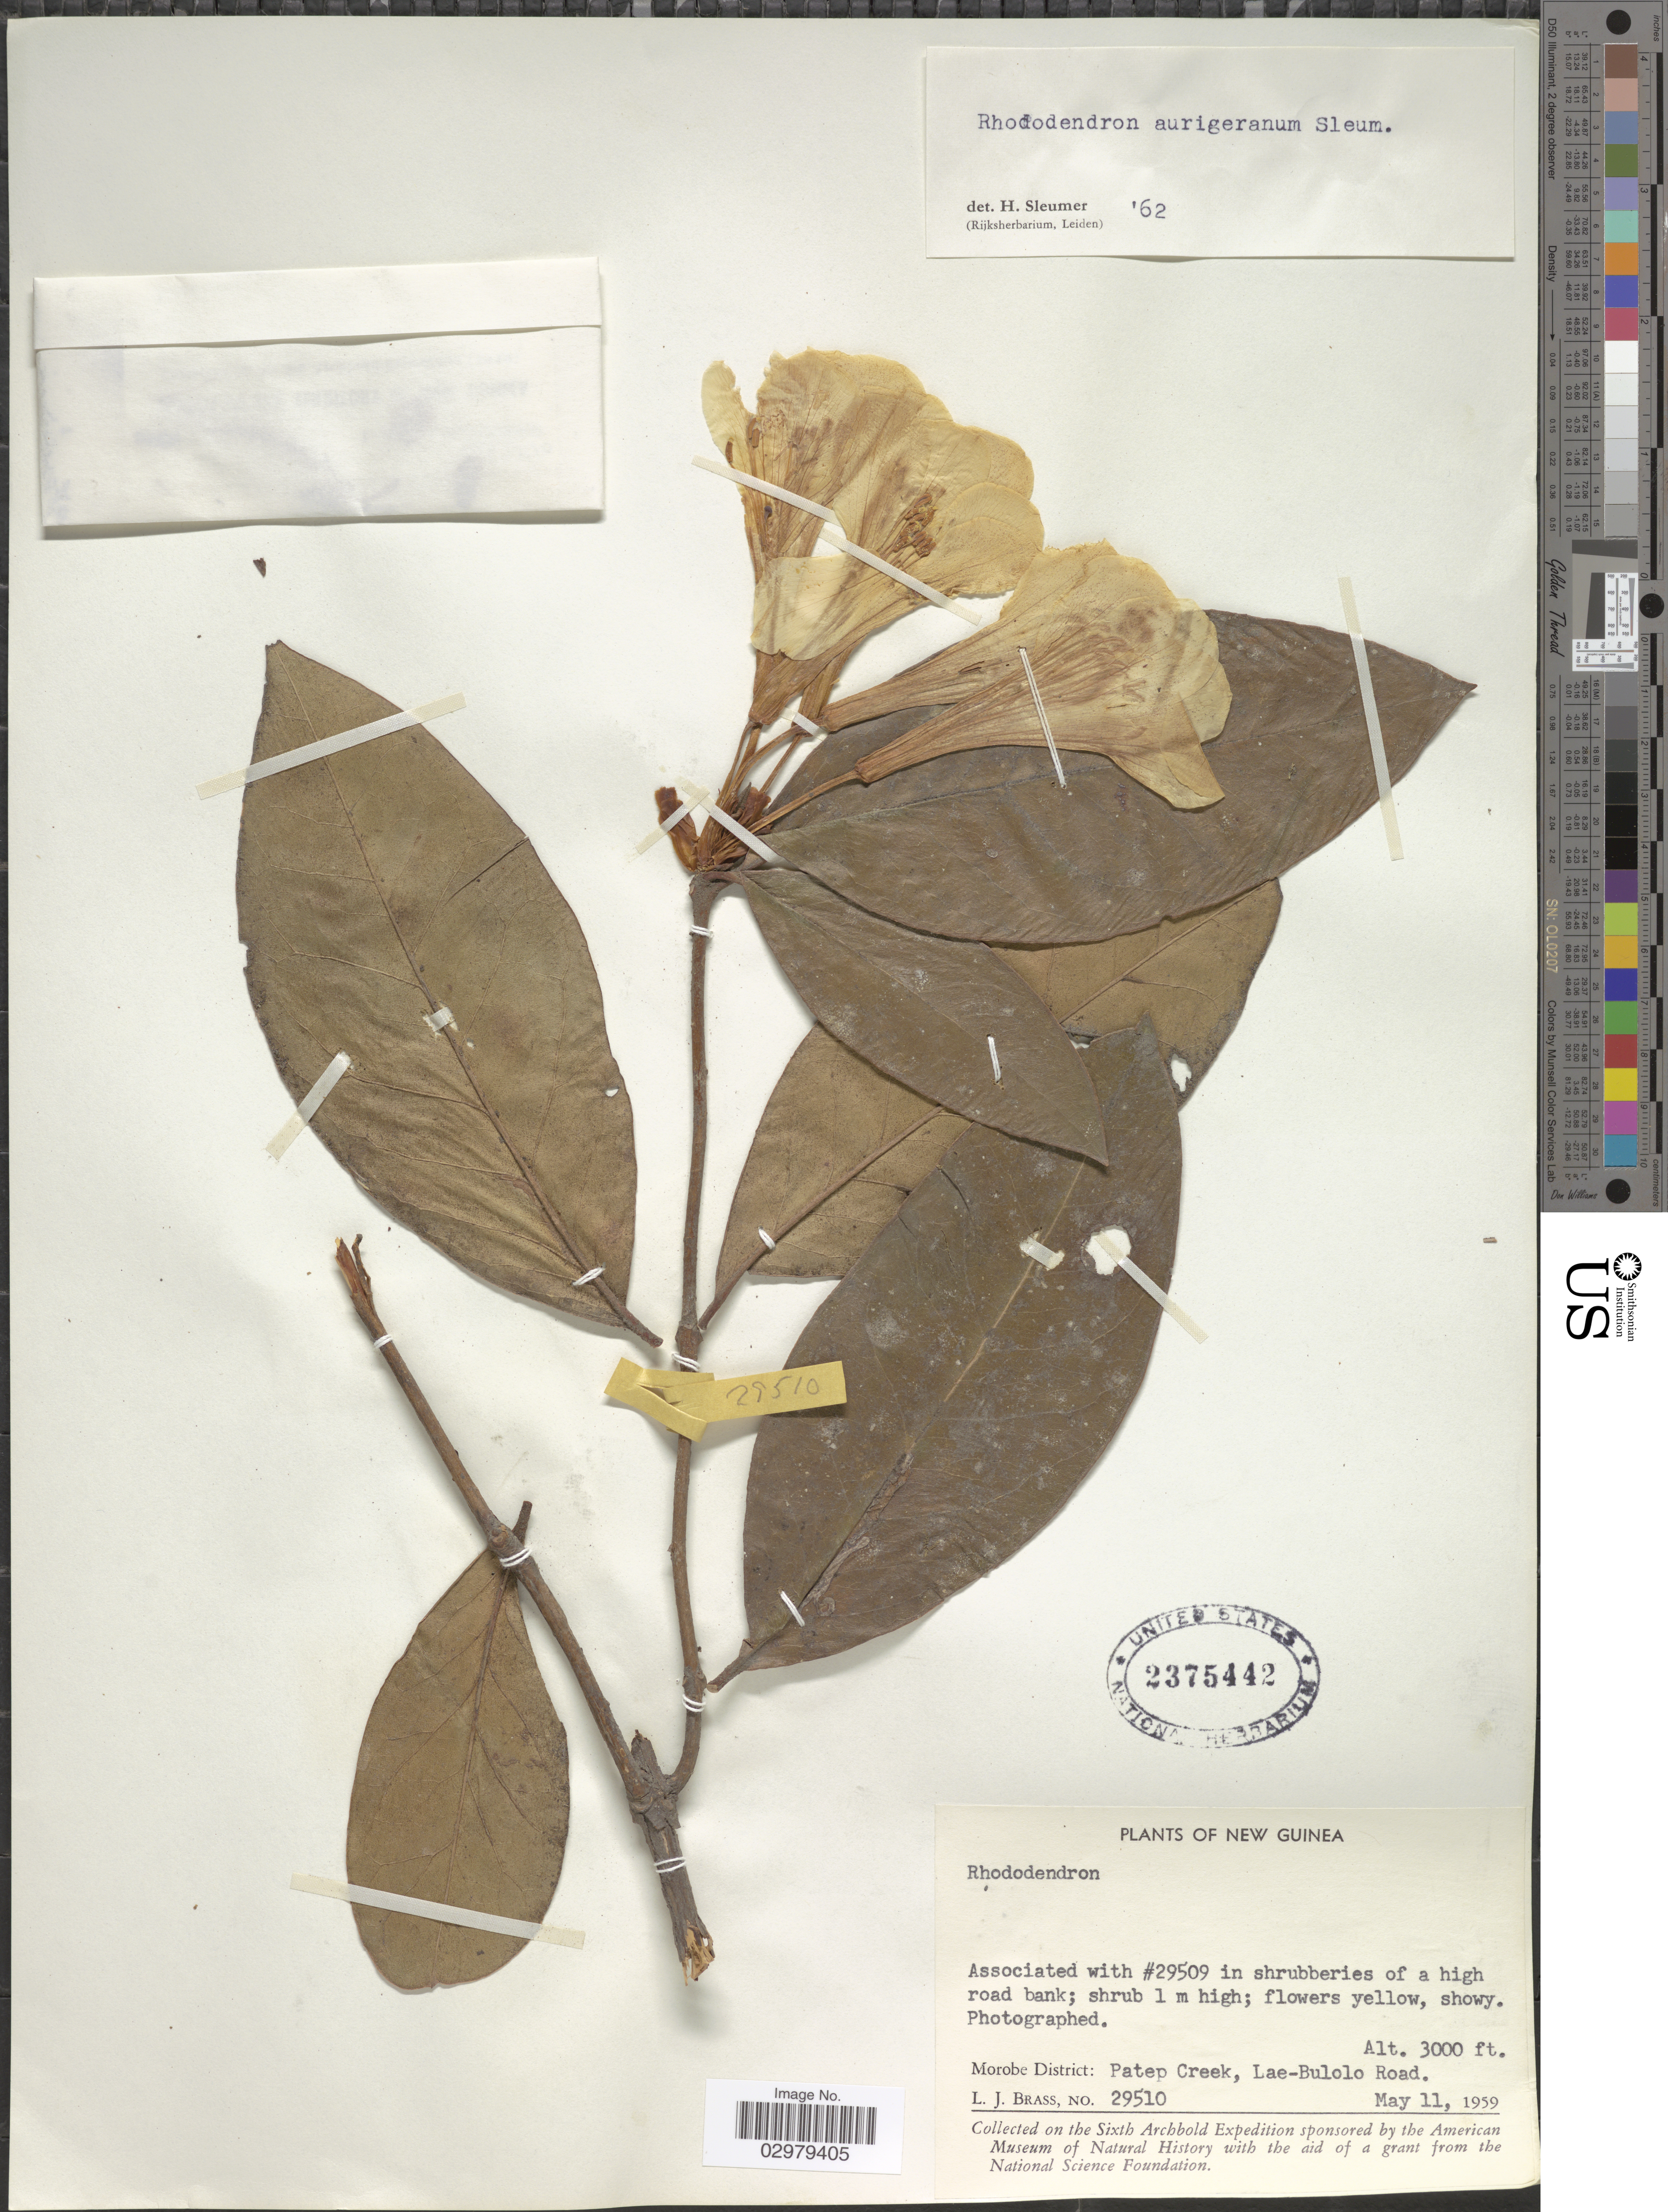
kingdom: Plantae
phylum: Tracheophyta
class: Magnoliopsida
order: Ericales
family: Ericaceae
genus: Rhododendron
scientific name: Rhododendron aurigeranum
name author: Sleumer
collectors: L. J. Brass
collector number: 29510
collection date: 1959-05-11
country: Papua New Guinea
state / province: Morobe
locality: Morobe District: Patep Creek, Lae-Bulolo Road.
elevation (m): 914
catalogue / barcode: US 2375442